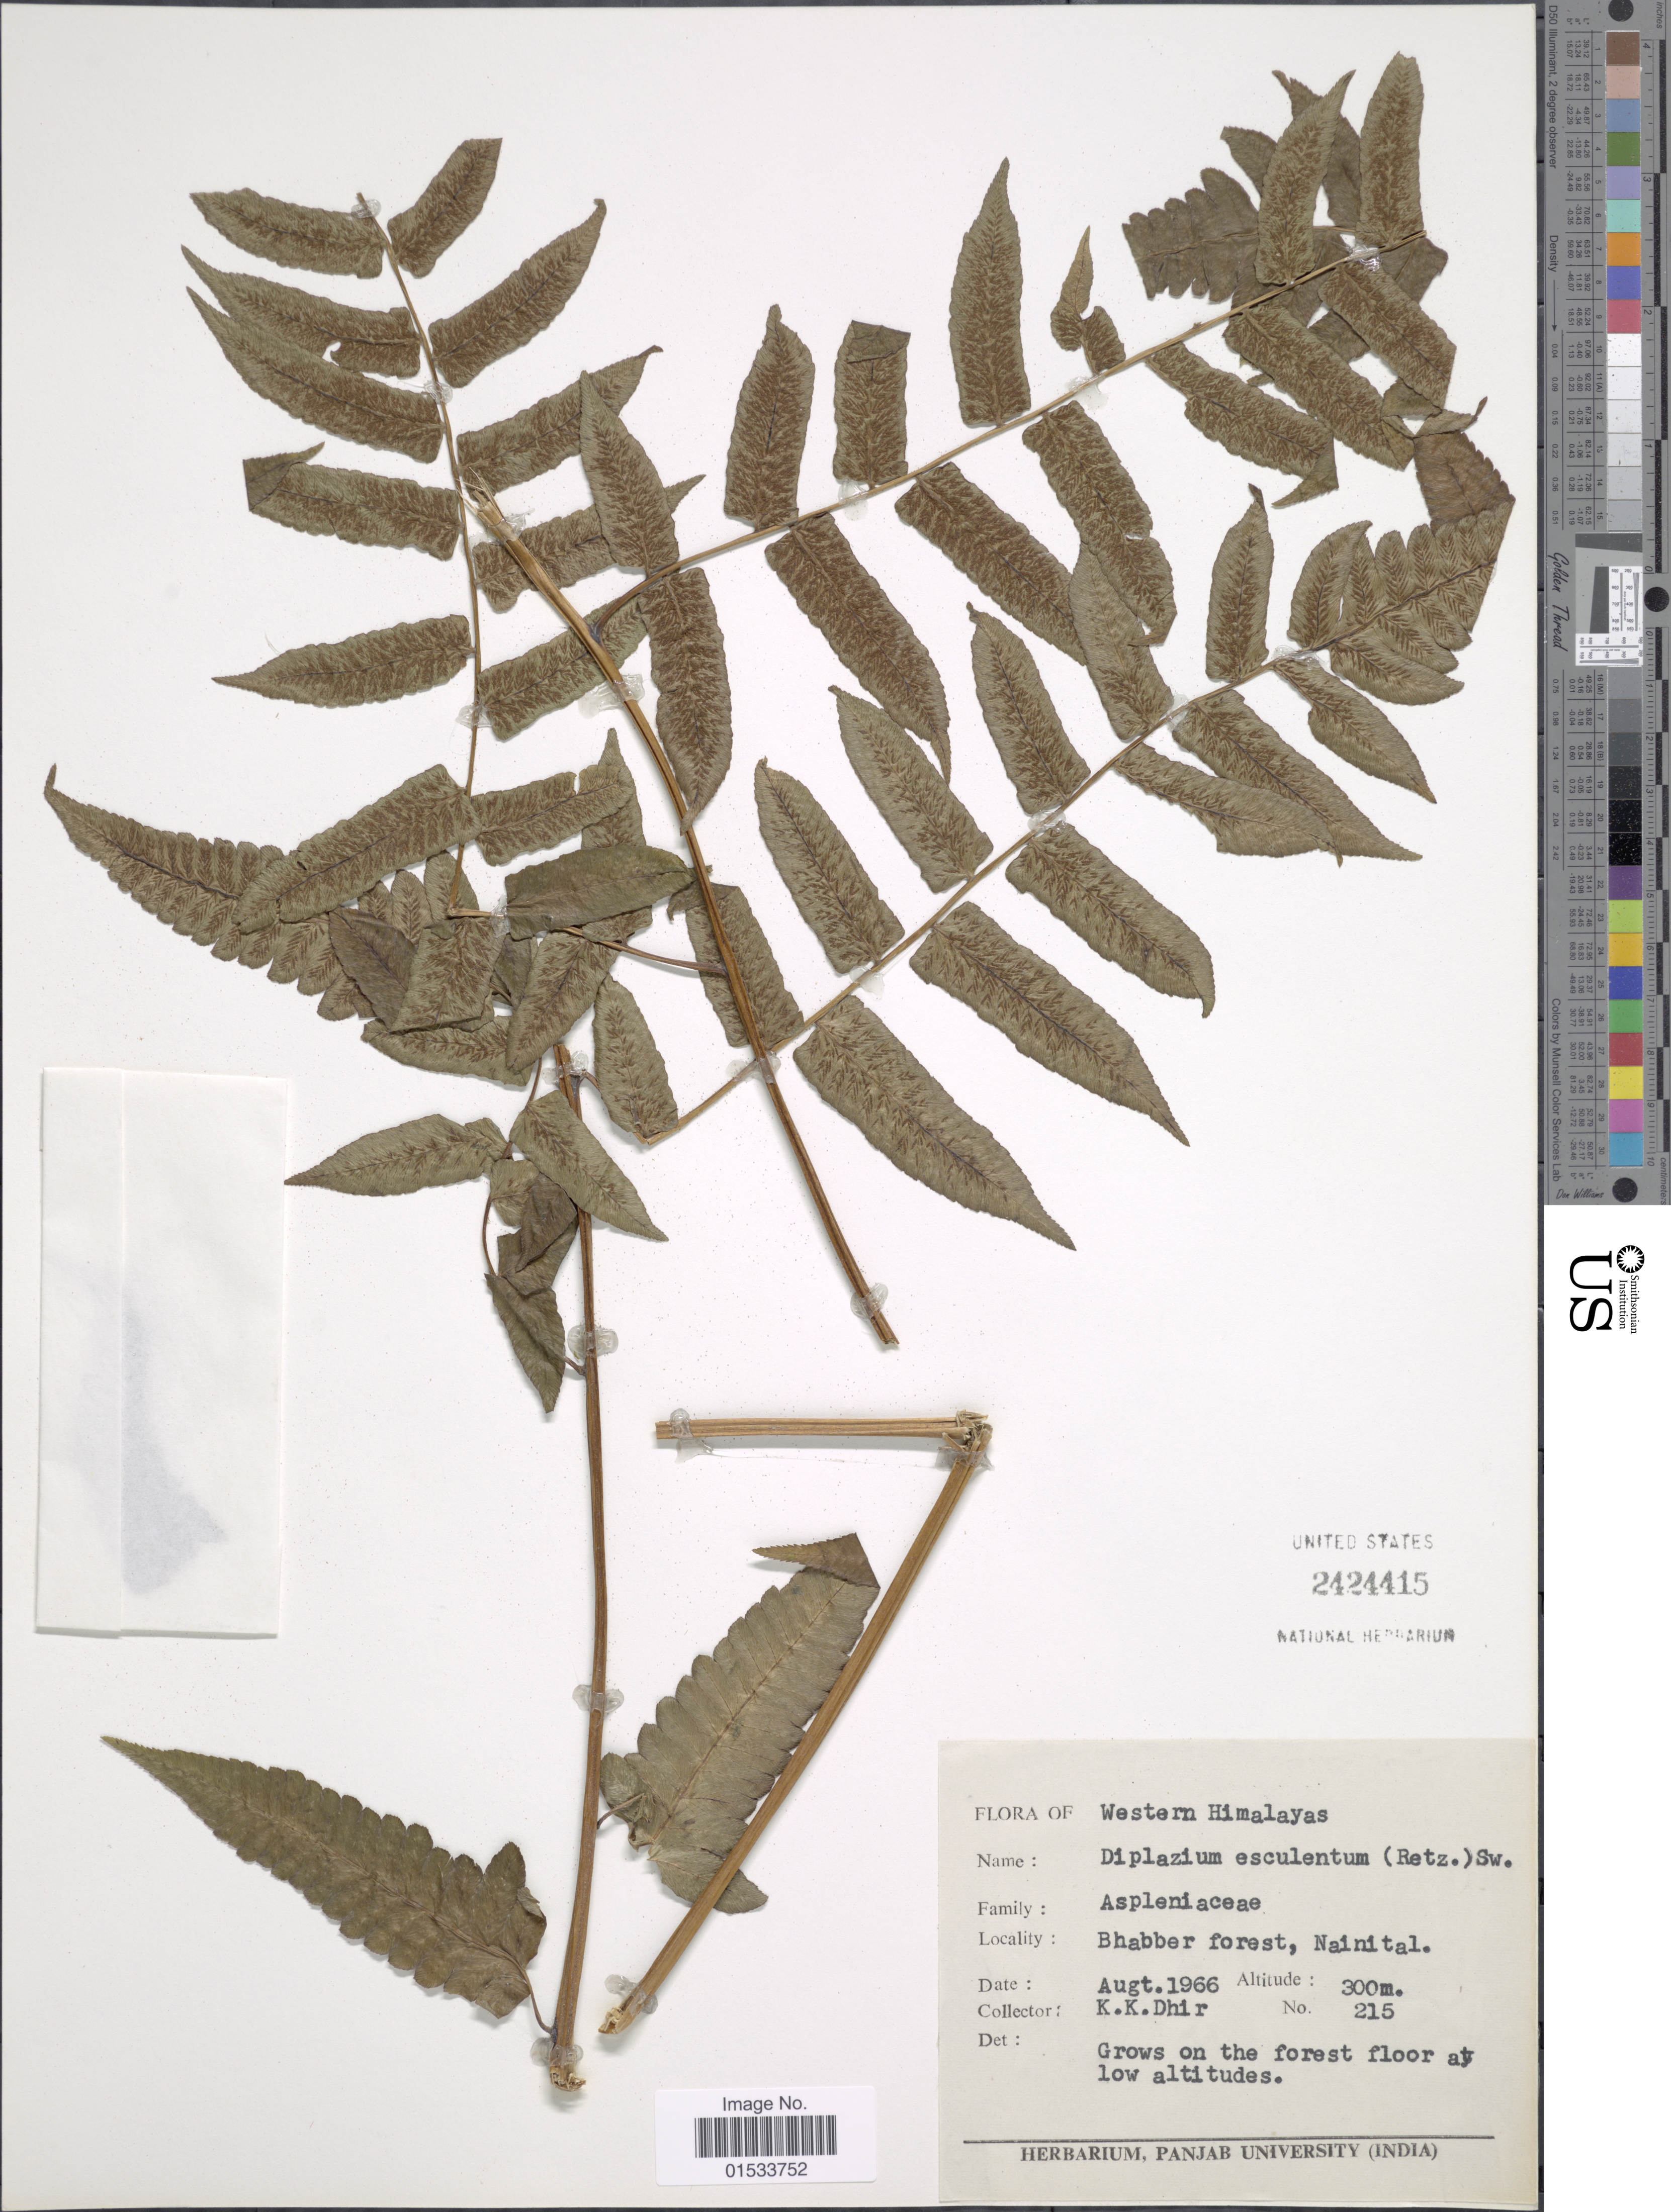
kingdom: Plantae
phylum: Tracheophyta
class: Polypodiopsida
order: Polypodiales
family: Athyriaceae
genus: Diplazium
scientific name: Diplazium esculentum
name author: (Retz.) Sw.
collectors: K. Dhir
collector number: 215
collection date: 1966-08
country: India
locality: Western Himalaya, Bhabber forest, Nainital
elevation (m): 300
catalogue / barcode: US 2424415